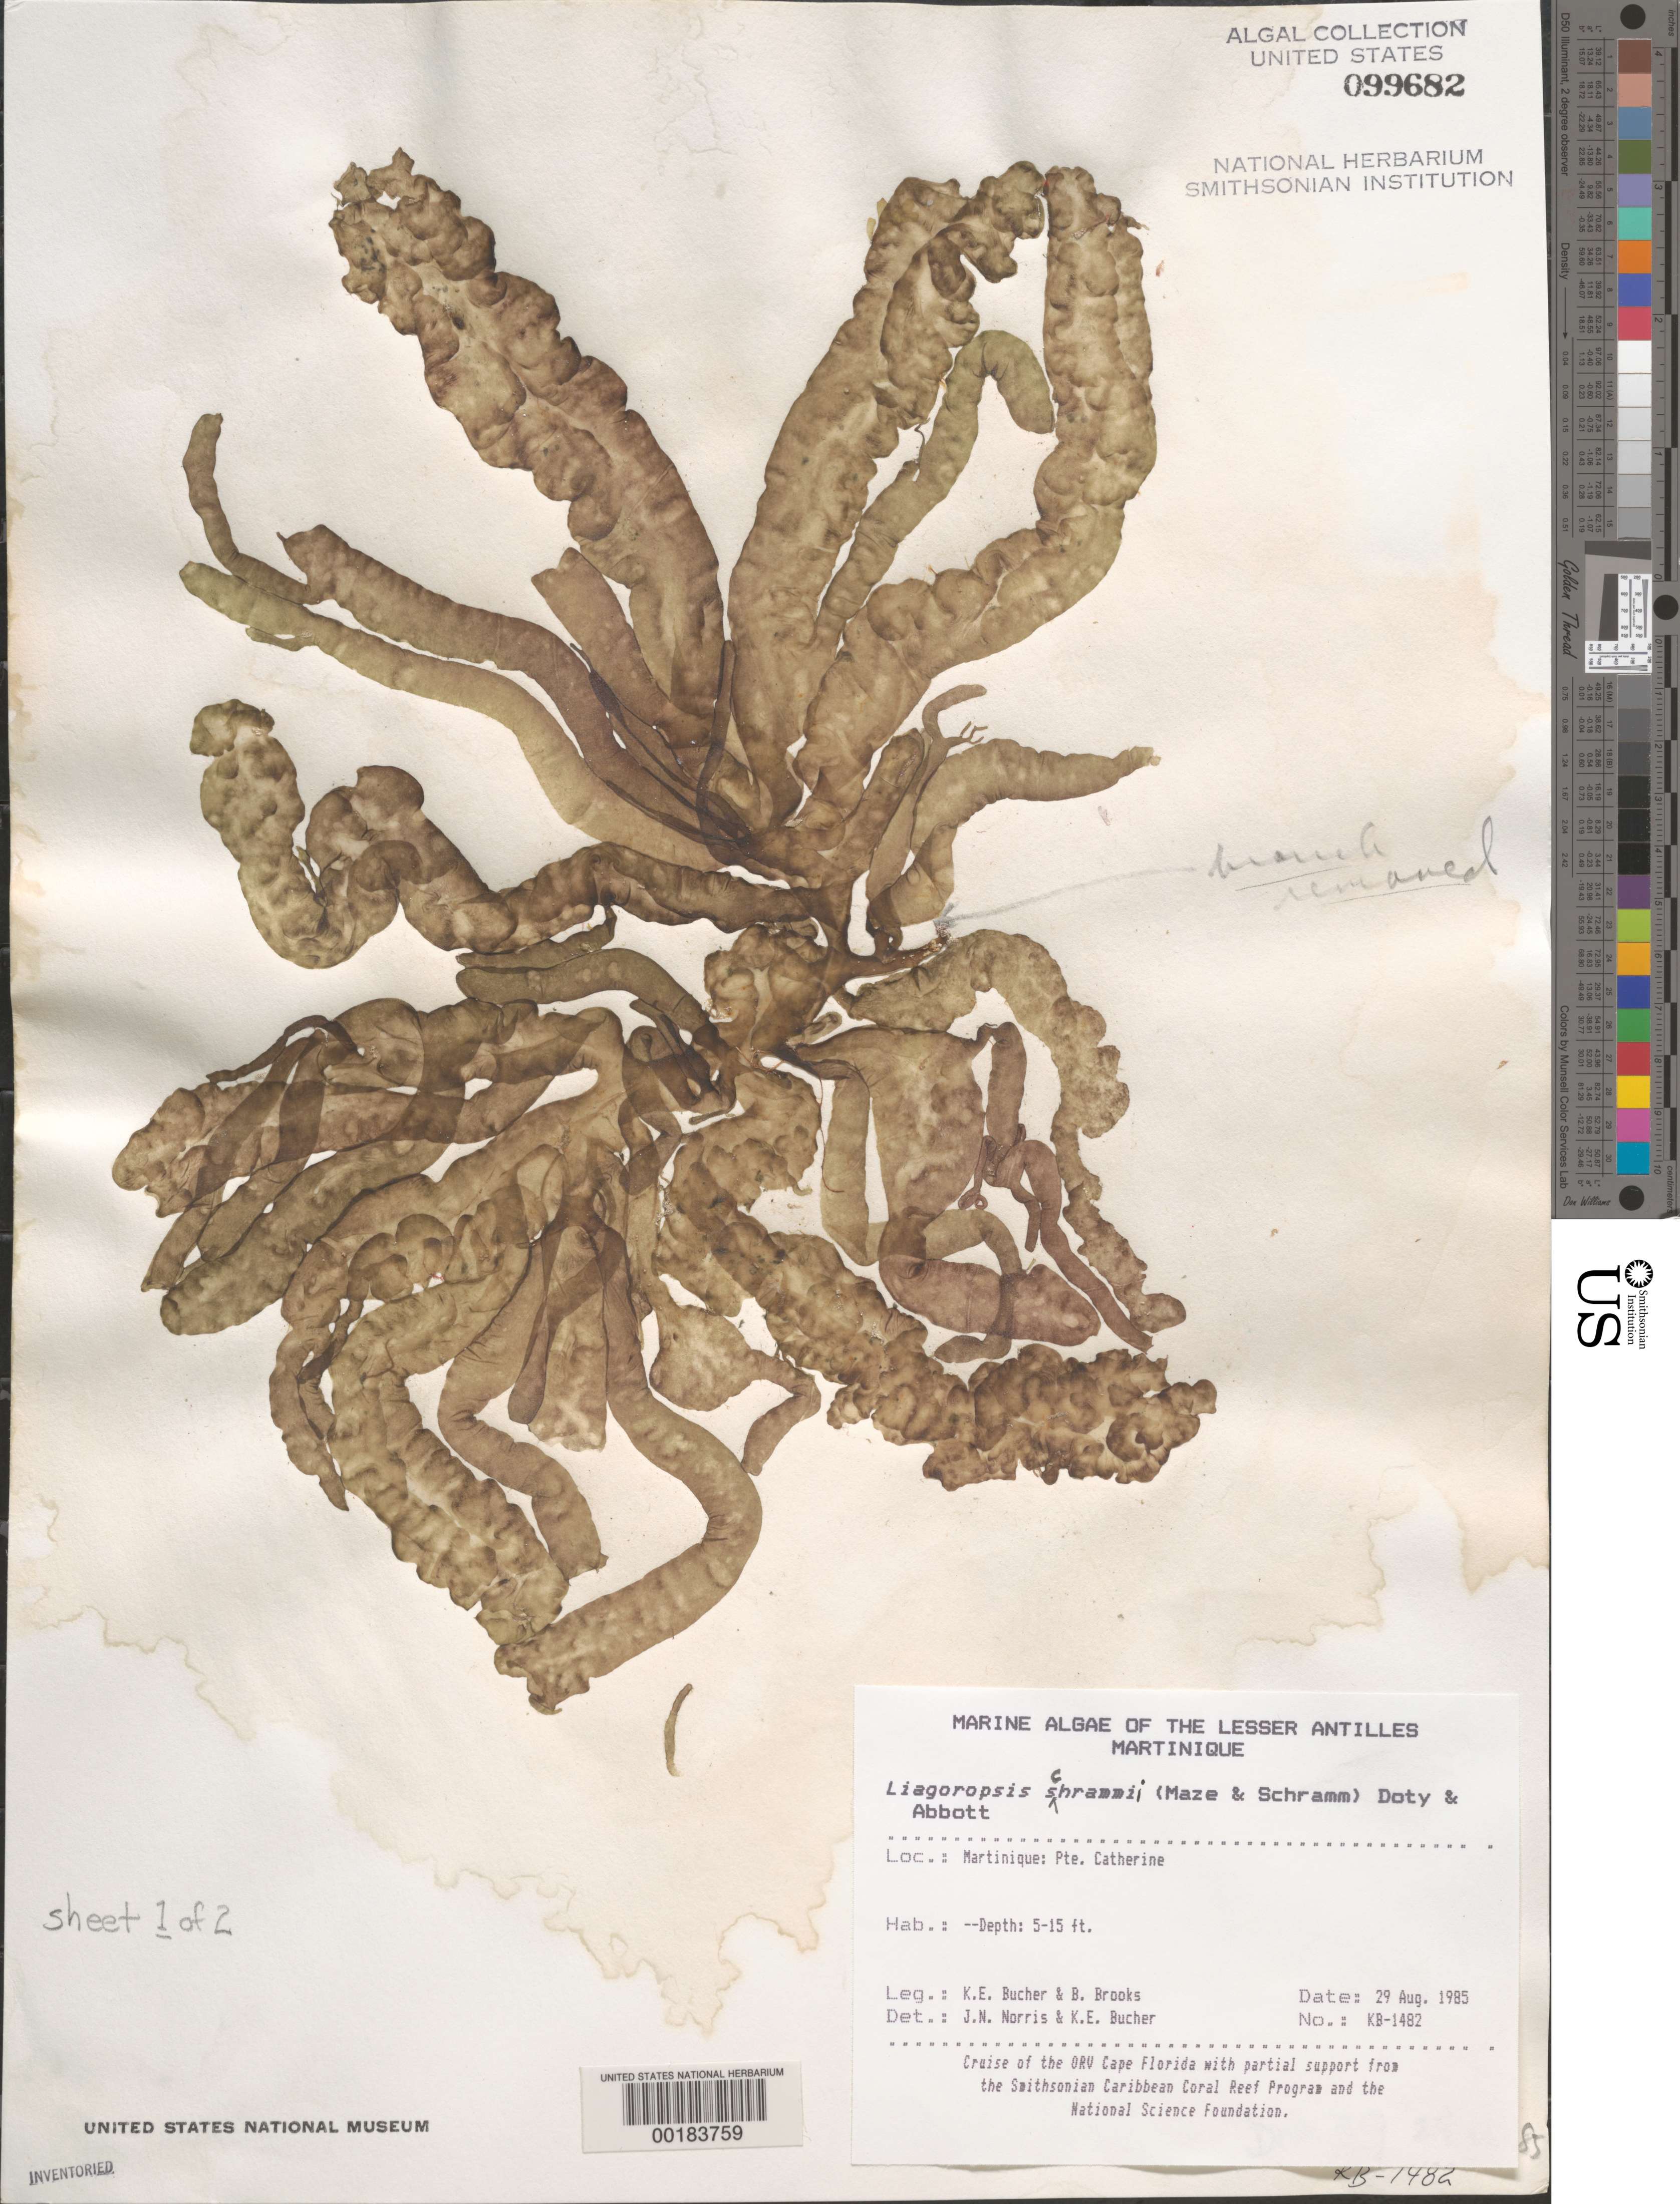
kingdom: Plantae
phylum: Rhodophyta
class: Florideophyceae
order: Nemaliales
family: Liagoraceae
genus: Liagoropsis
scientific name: Liagoropsis schrammii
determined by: Norris, J. N.; Bucher, K. E.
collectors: K. E. Bucher & B. Brooks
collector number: Kb-1482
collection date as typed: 29 Aug 1985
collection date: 1985-08-29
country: Martinique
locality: Pointe Catherine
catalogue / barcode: US 99682